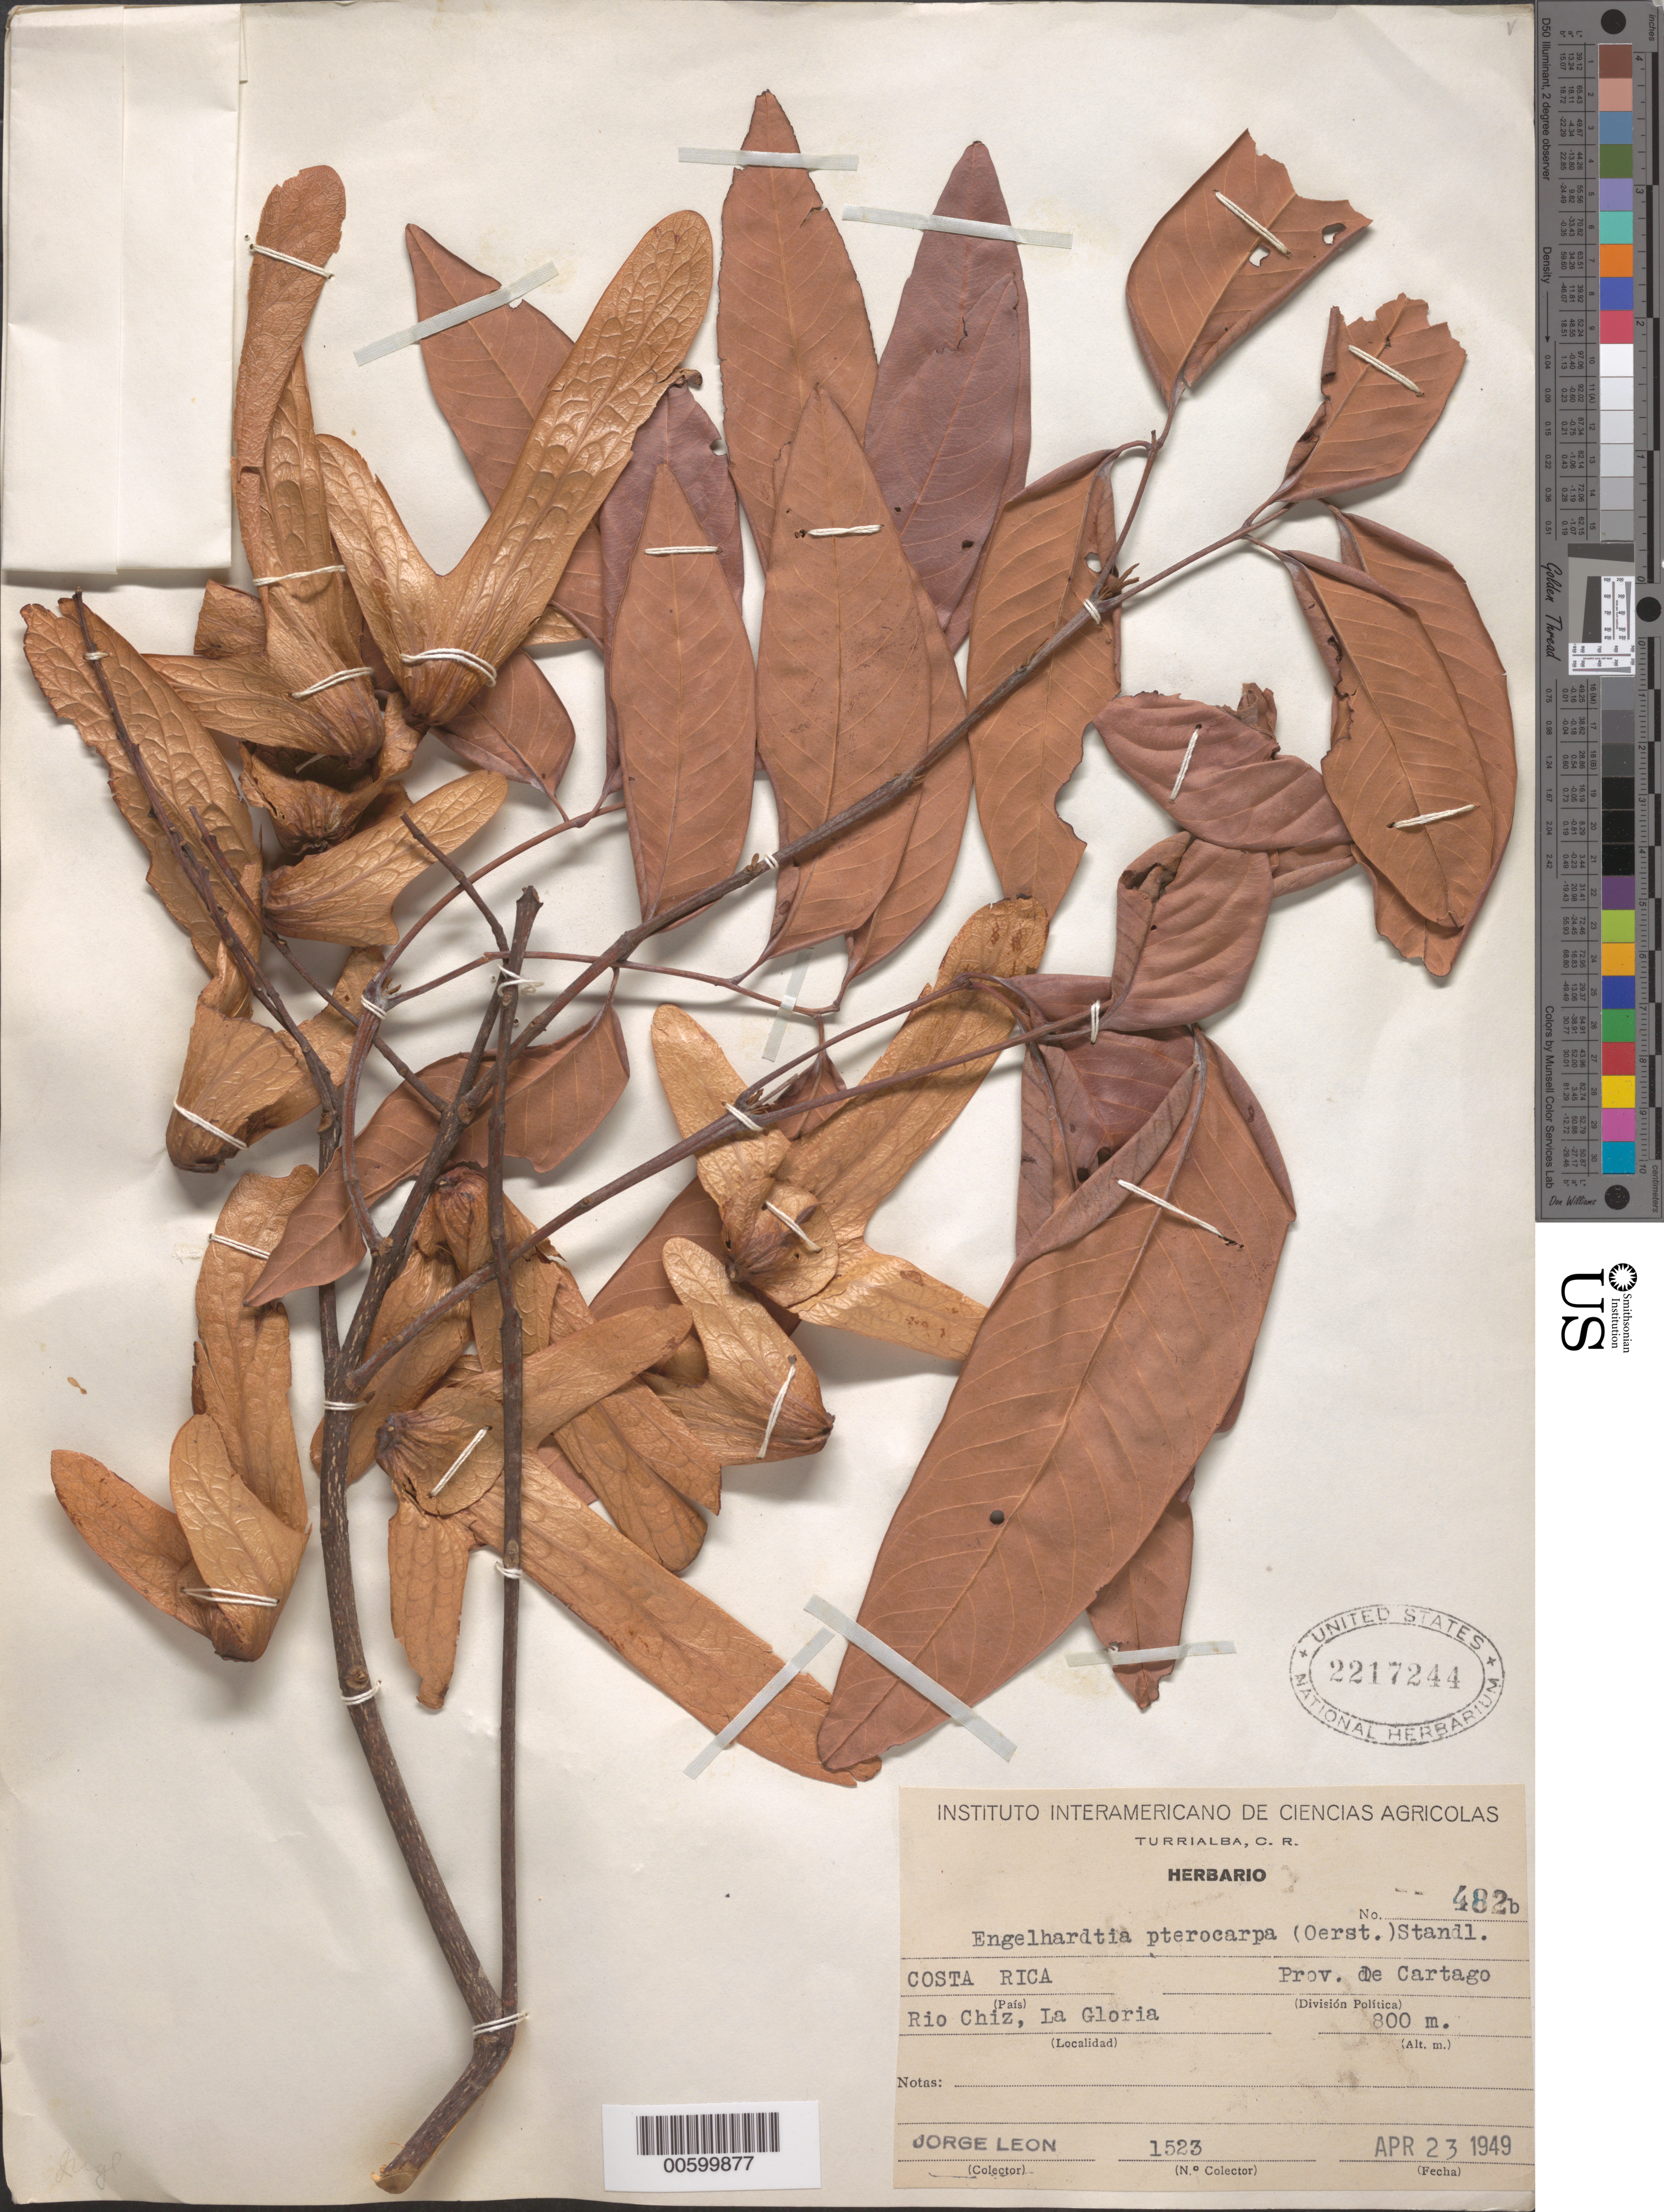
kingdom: Plantae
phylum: Tracheophyta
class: Magnoliopsida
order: Fagales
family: Juglandaceae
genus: Oreomunnea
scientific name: Oreomunnea pterocarpa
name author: Oerst.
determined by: Stone, D. E.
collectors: J. León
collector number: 1523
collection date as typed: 23 Apr 1949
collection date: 1949-04-23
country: Costa Rica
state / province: Cartago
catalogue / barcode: US 2217244